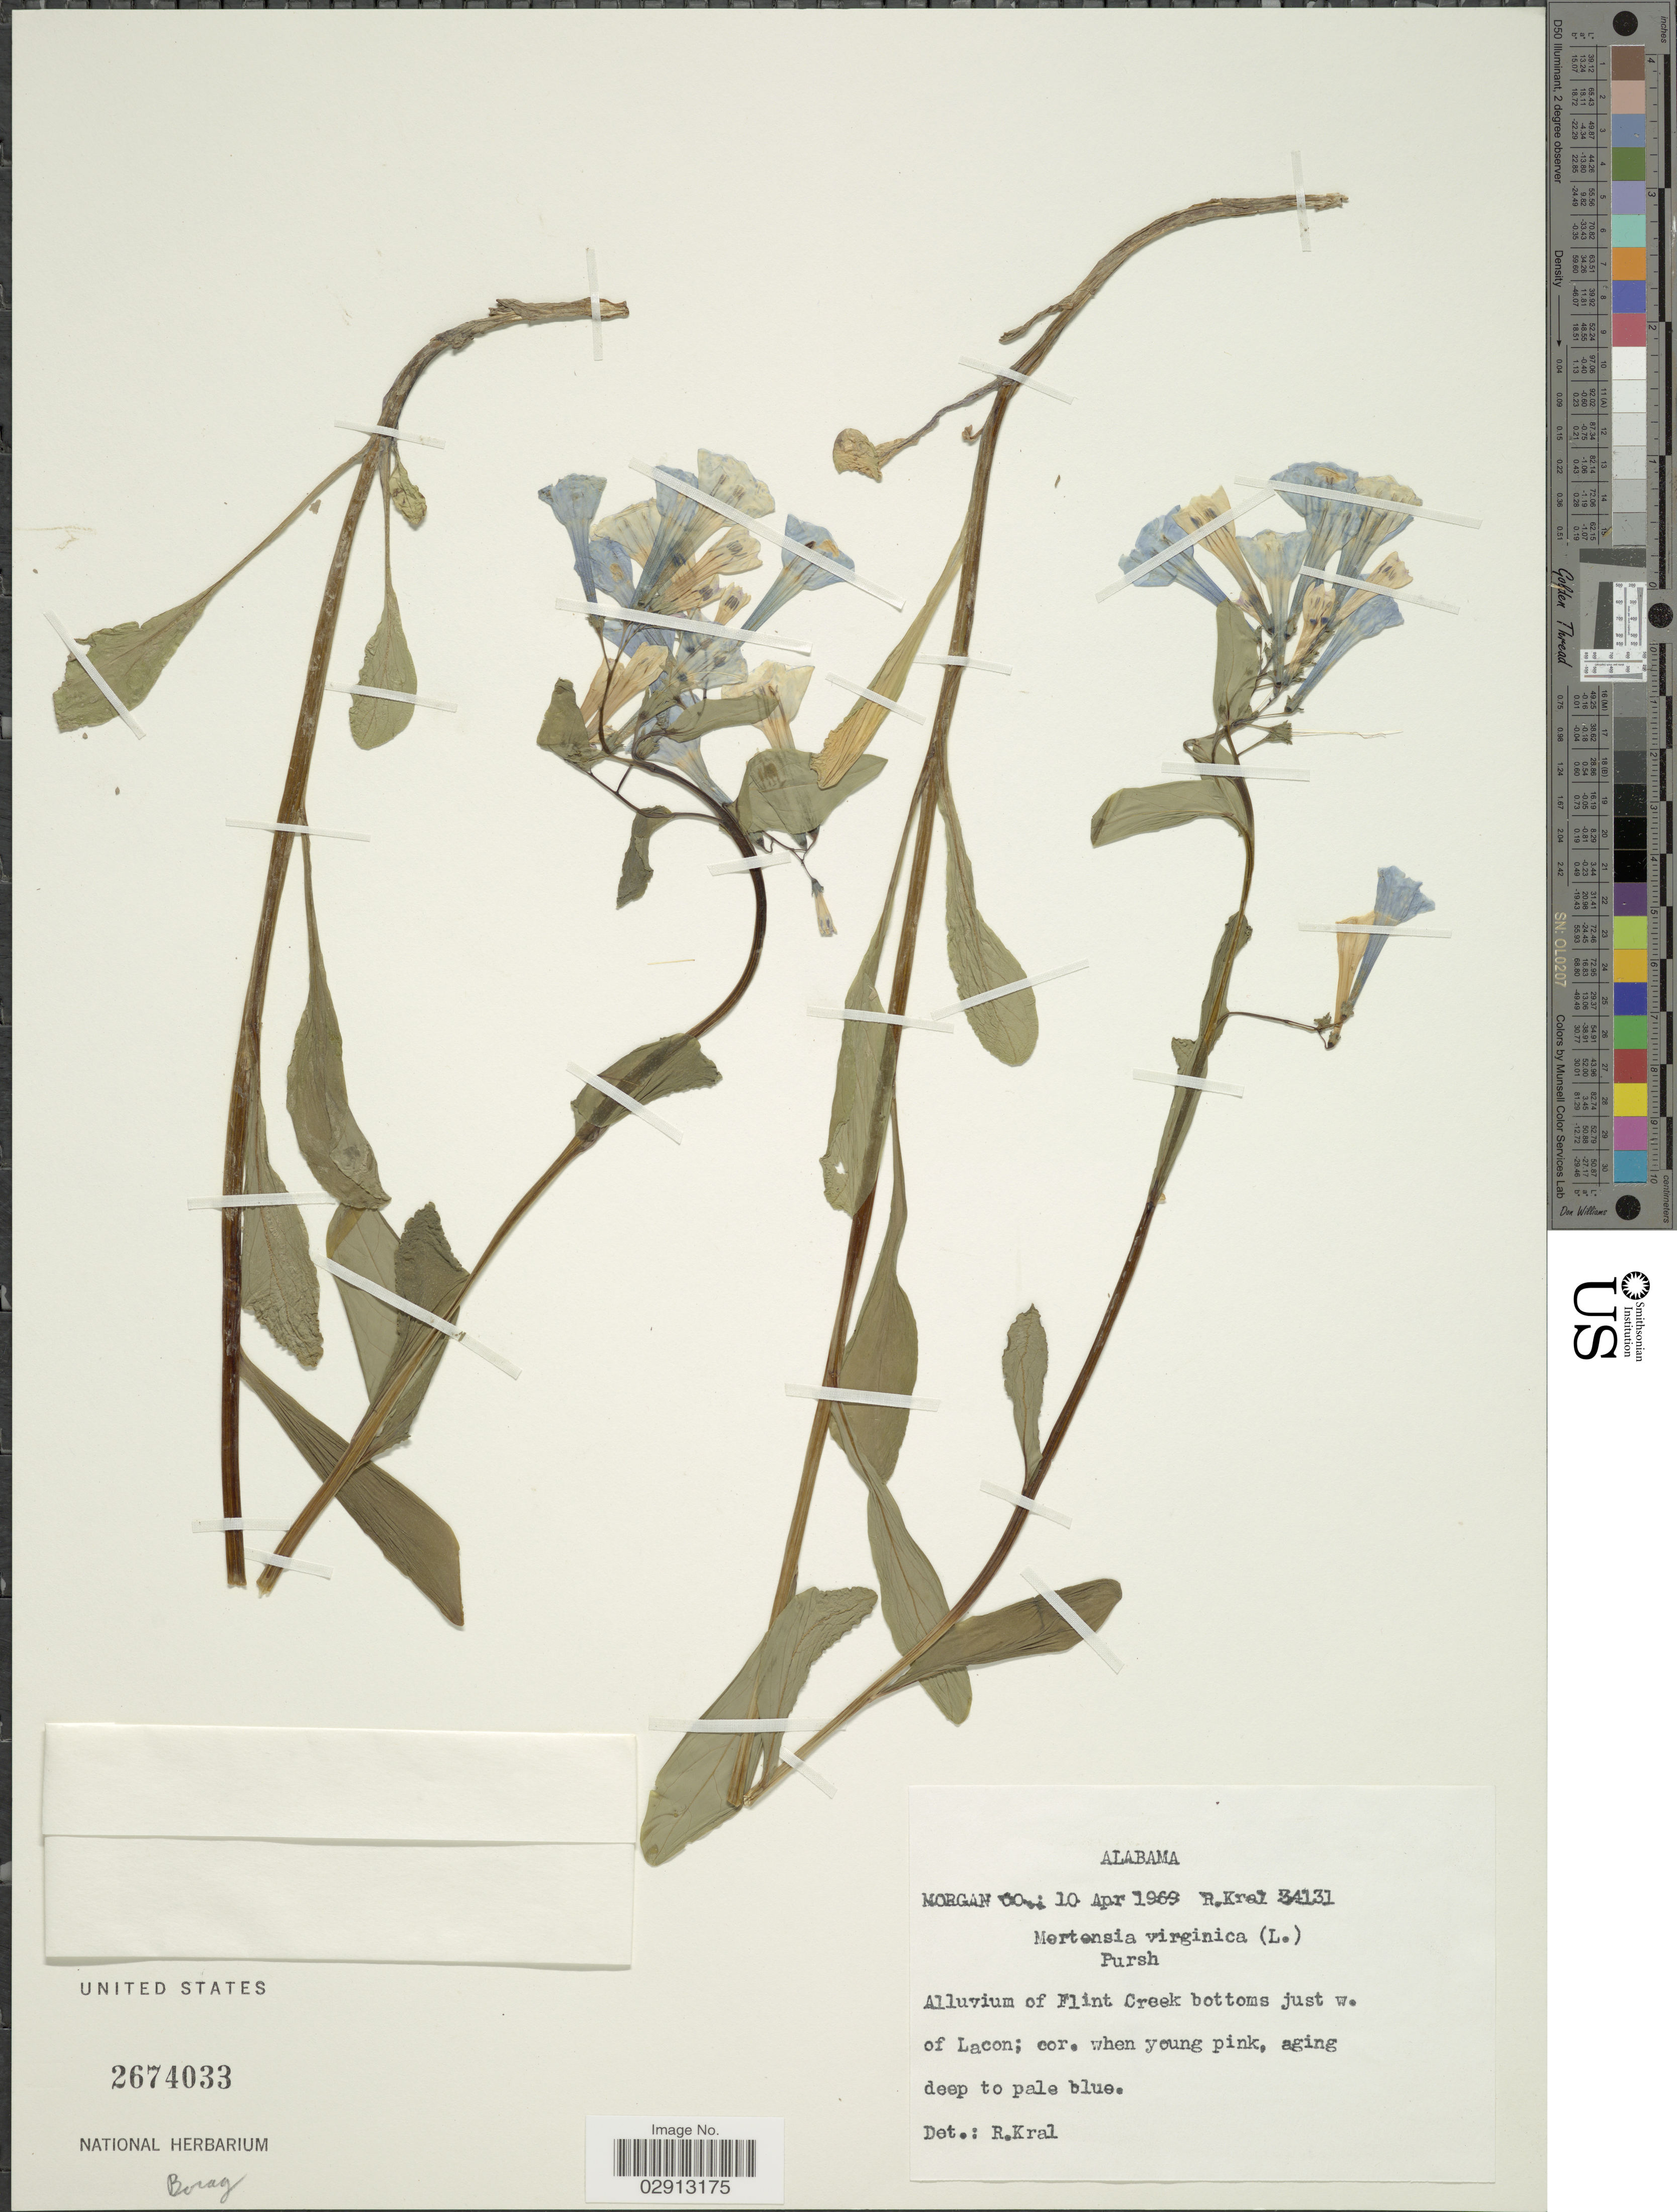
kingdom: Plantae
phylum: Tracheophyta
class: Magnoliopsida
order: Boraginales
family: Boraginaceae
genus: Mertensia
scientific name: Mertensia virginica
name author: (L.) Pers. ex Link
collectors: R. Kral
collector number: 34131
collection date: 1969-04-10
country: United States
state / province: Alabama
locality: Alluvium of Flint Creek bottoms just W. of Lacon.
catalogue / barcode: US 2674033